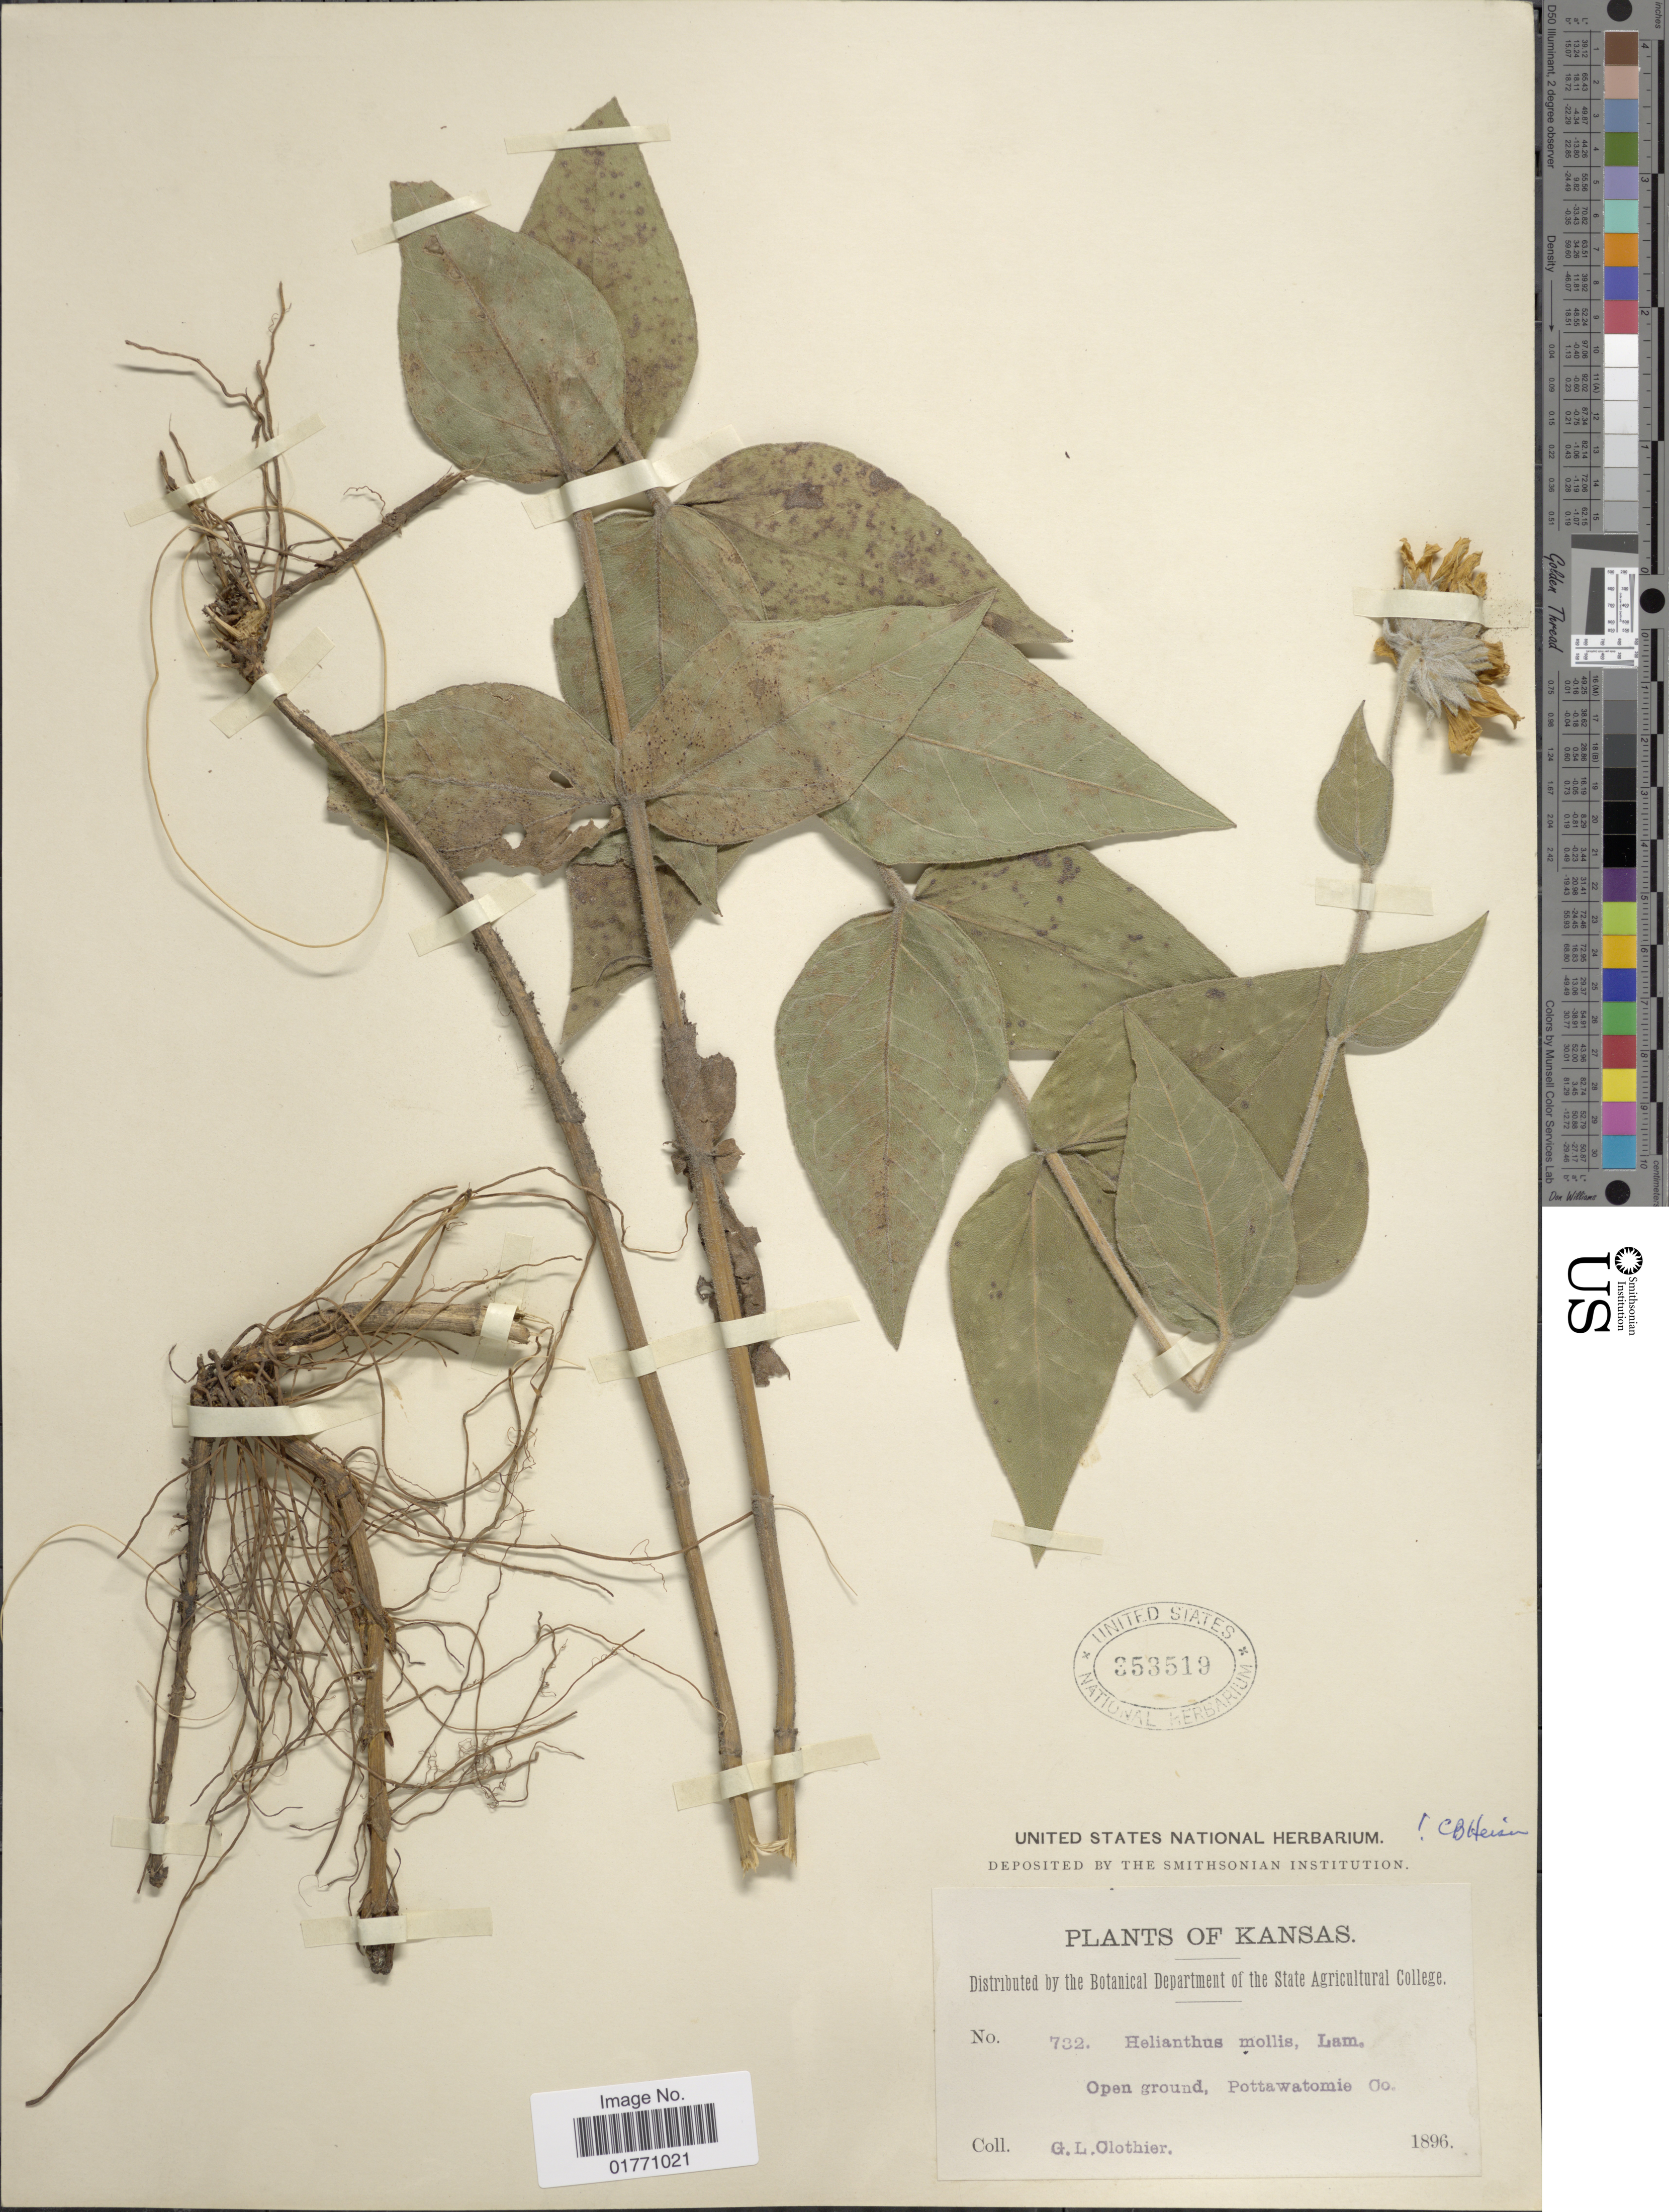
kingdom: Plantae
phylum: Tracheophyta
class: Magnoliopsida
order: Asterales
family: Asteraceae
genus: Helianthus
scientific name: Helianthus mollis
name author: Lam.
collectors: G. Clothier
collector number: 732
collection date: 1896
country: United States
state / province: Kansas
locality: Open ground, Pottawatomie Co.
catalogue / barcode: US 353519